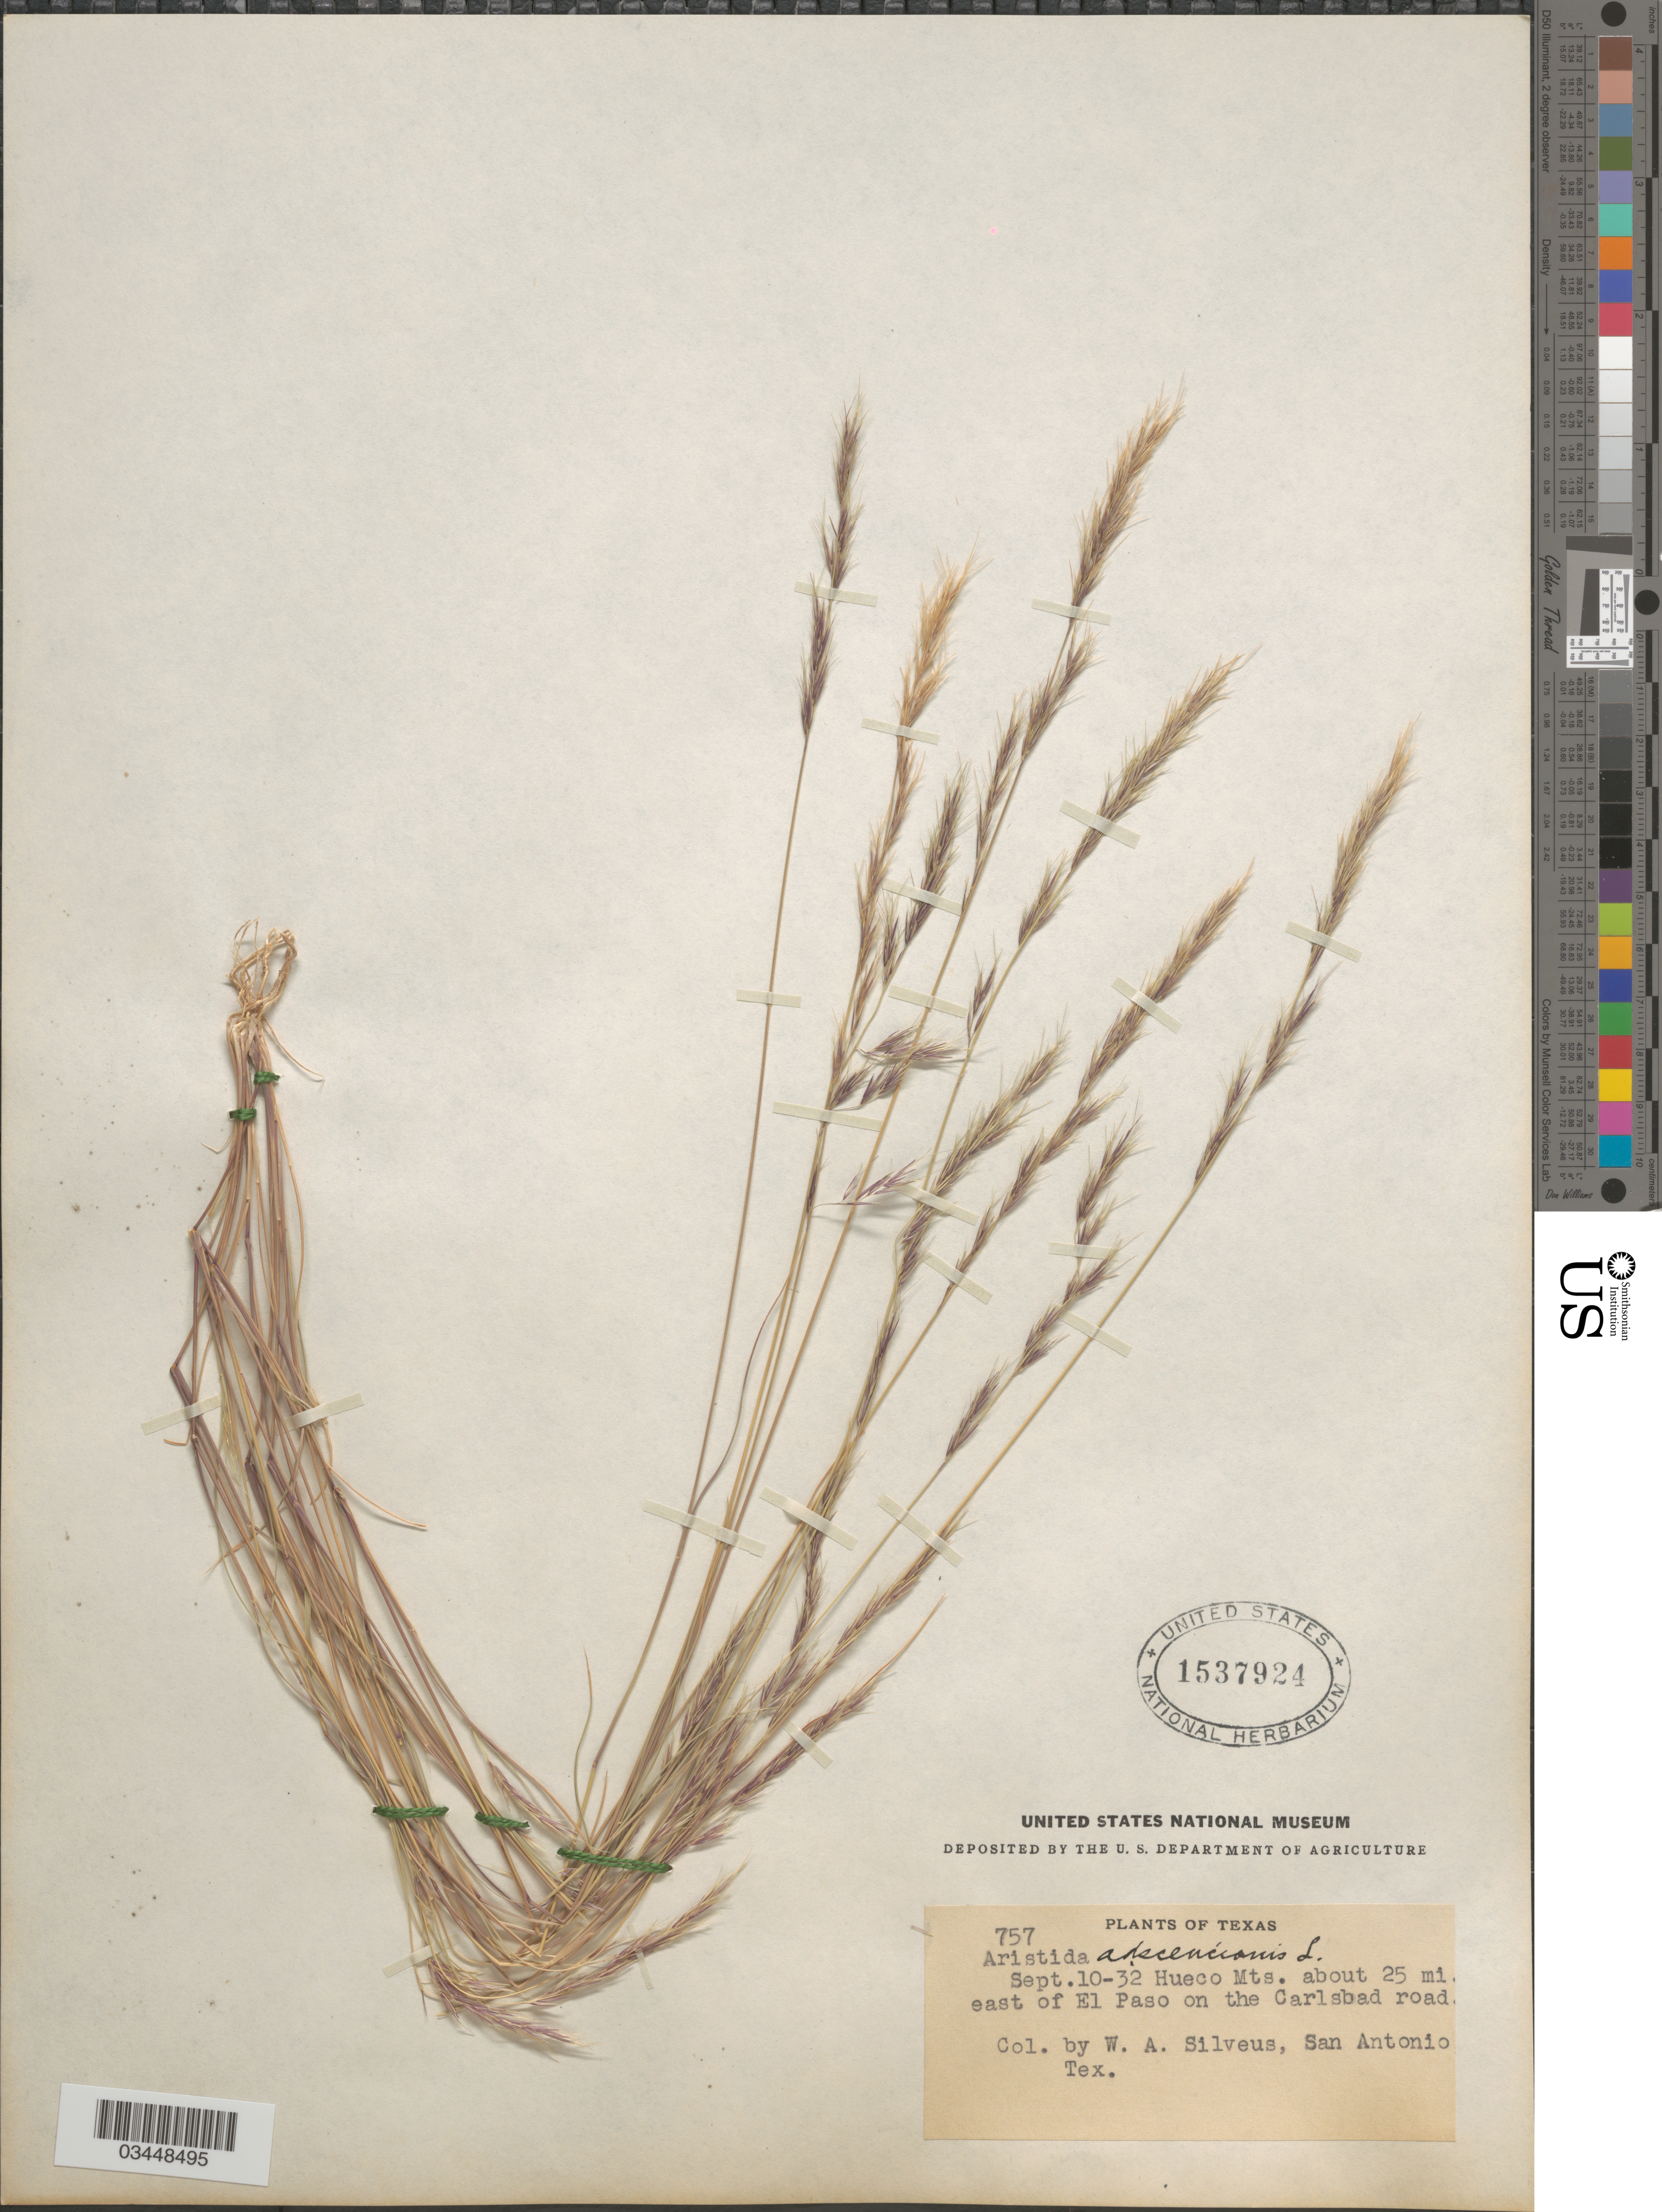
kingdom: Plantae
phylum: Tracheophyta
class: Liliopsida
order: Poales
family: Poaceae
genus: Aristida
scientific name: Aristida adscensionis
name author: L.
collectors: W. Silveus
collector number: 757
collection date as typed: Transcribed d/m/y: 10/9/32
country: United States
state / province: Texas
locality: Hueco Mts. about 25 mi. east of El Paso on the Carlsbad road.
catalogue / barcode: US 1537924